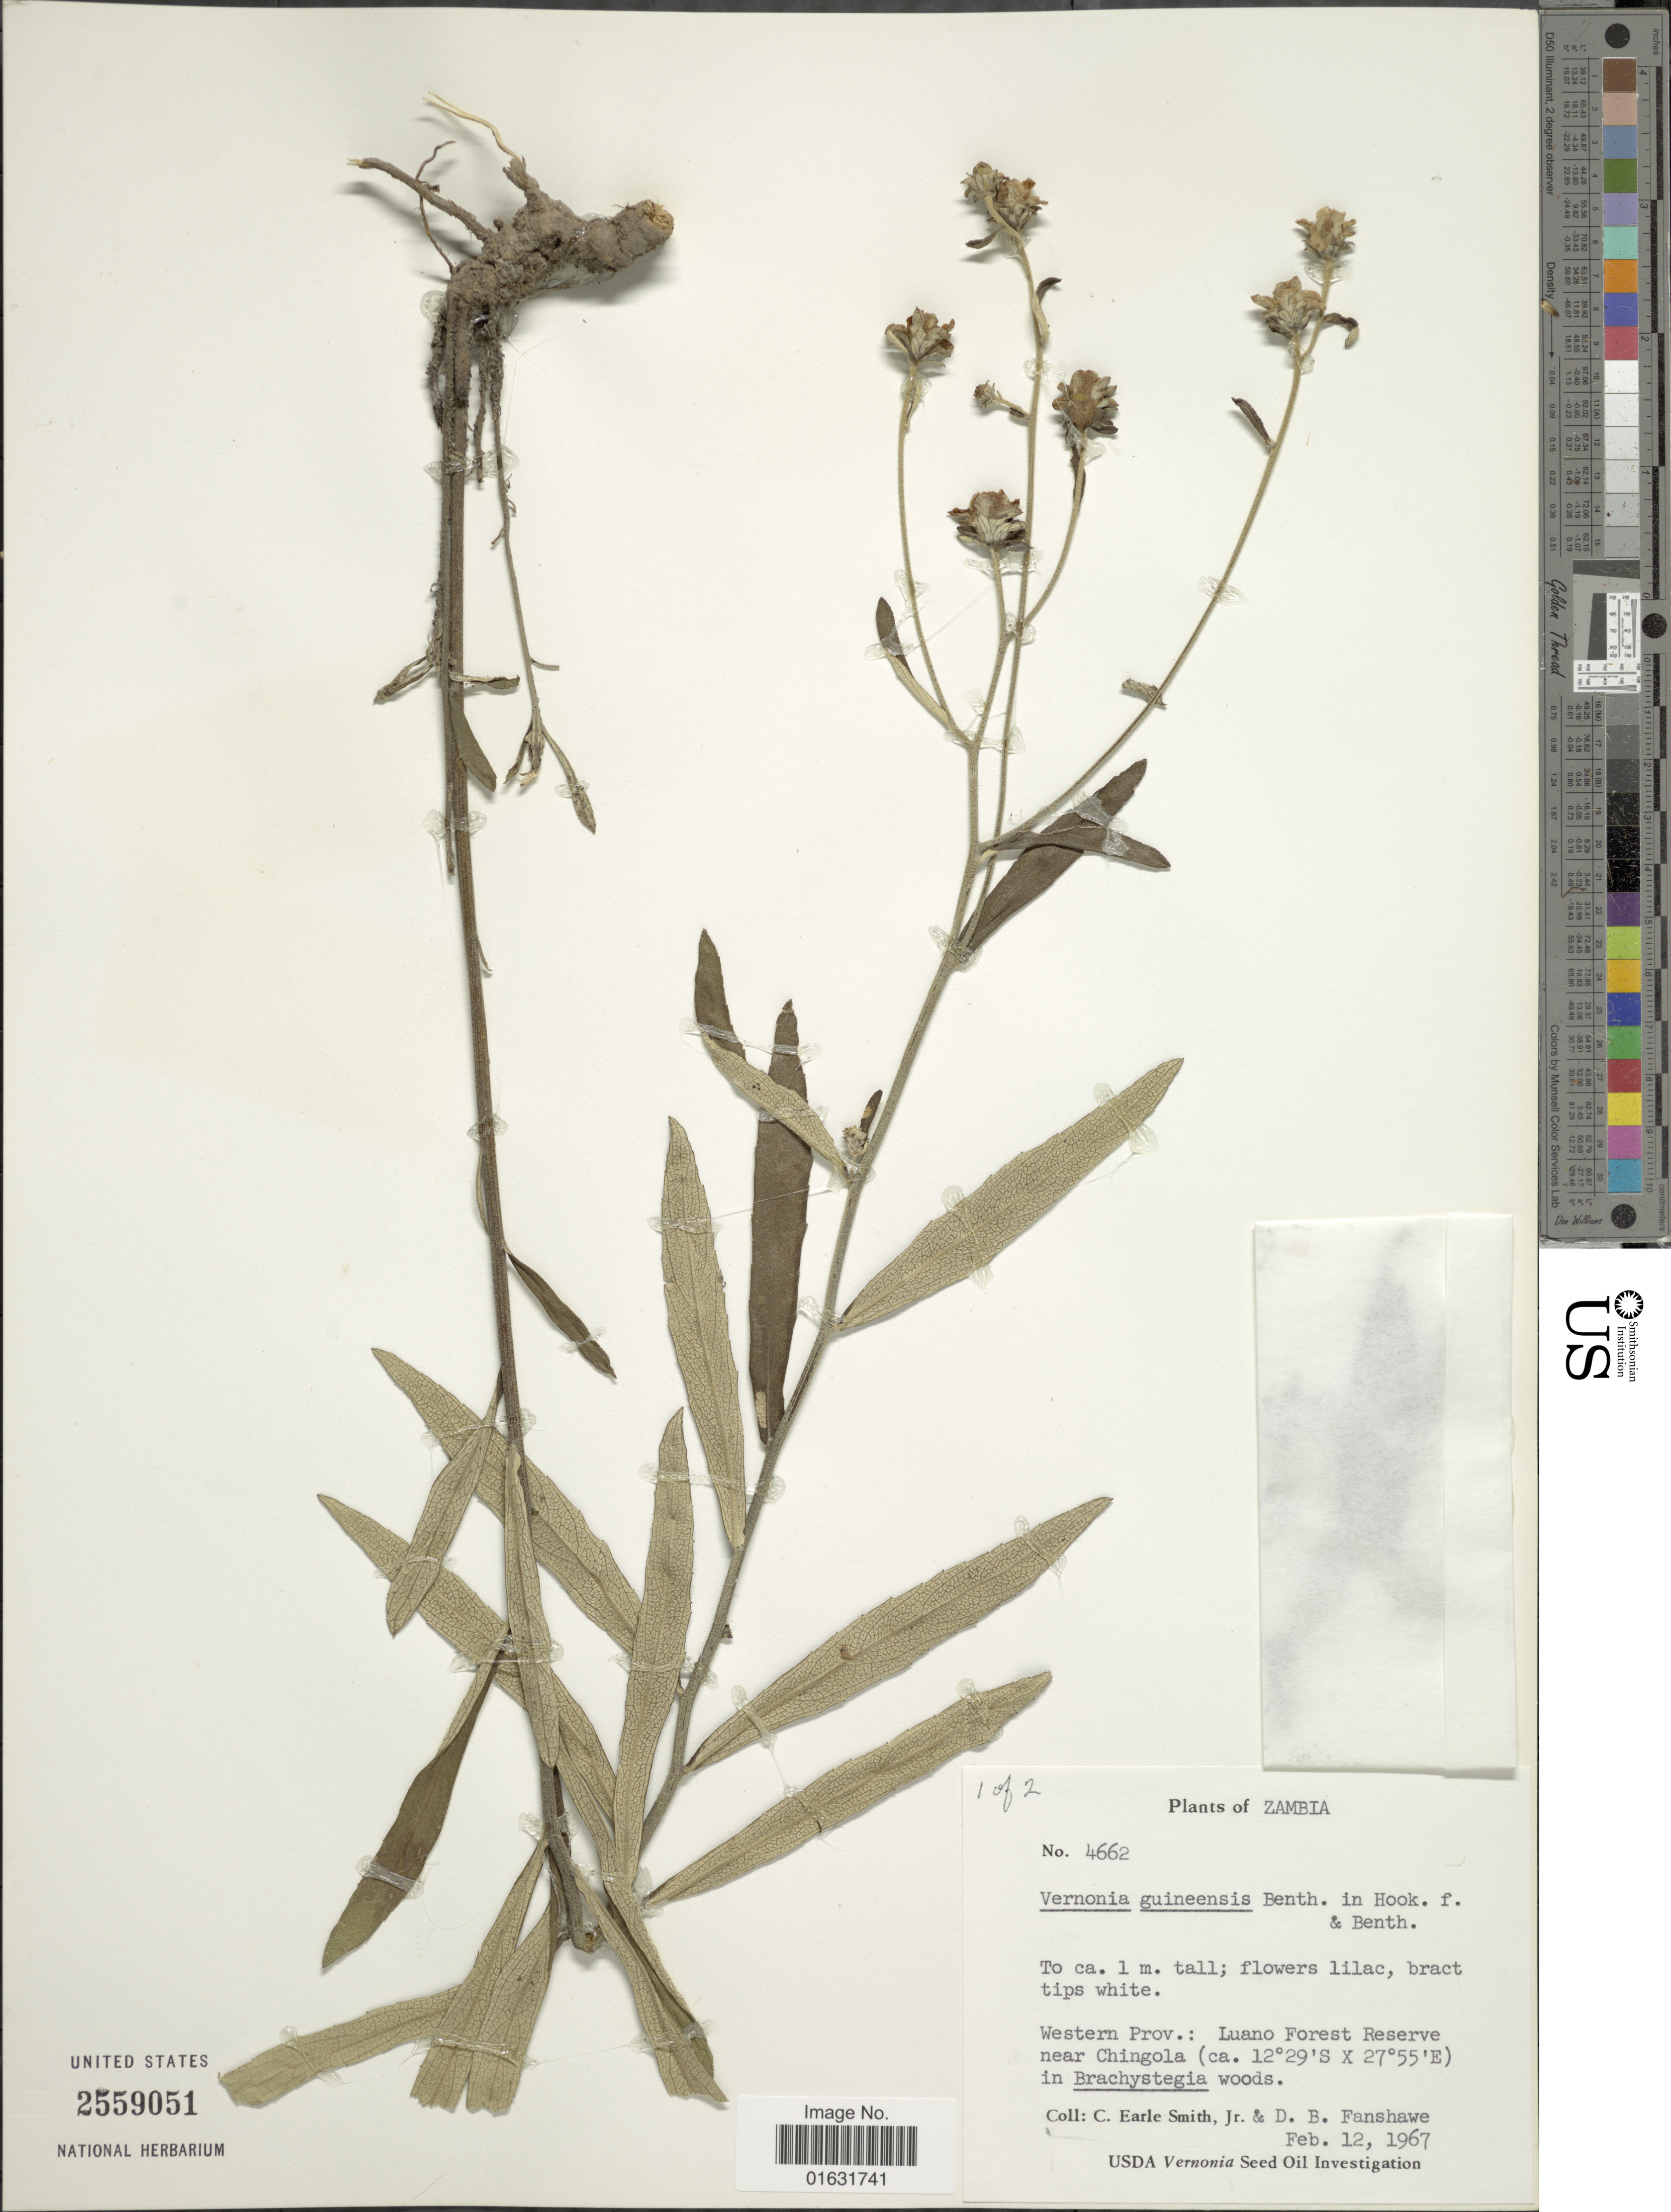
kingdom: Plantae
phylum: Tracheophyta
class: Magnoliopsida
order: Asterales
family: Asteraceae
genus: Baccharoides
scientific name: Baccharoides guineensis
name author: (Benth. in Benth. & Hook. f.) H. Rob.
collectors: C. E. Smith Jr. & D. B. Fanshawe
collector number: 4662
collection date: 1967-02-12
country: Zambia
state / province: Western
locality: Luano Forest Reserve near Chingola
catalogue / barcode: US 2559051